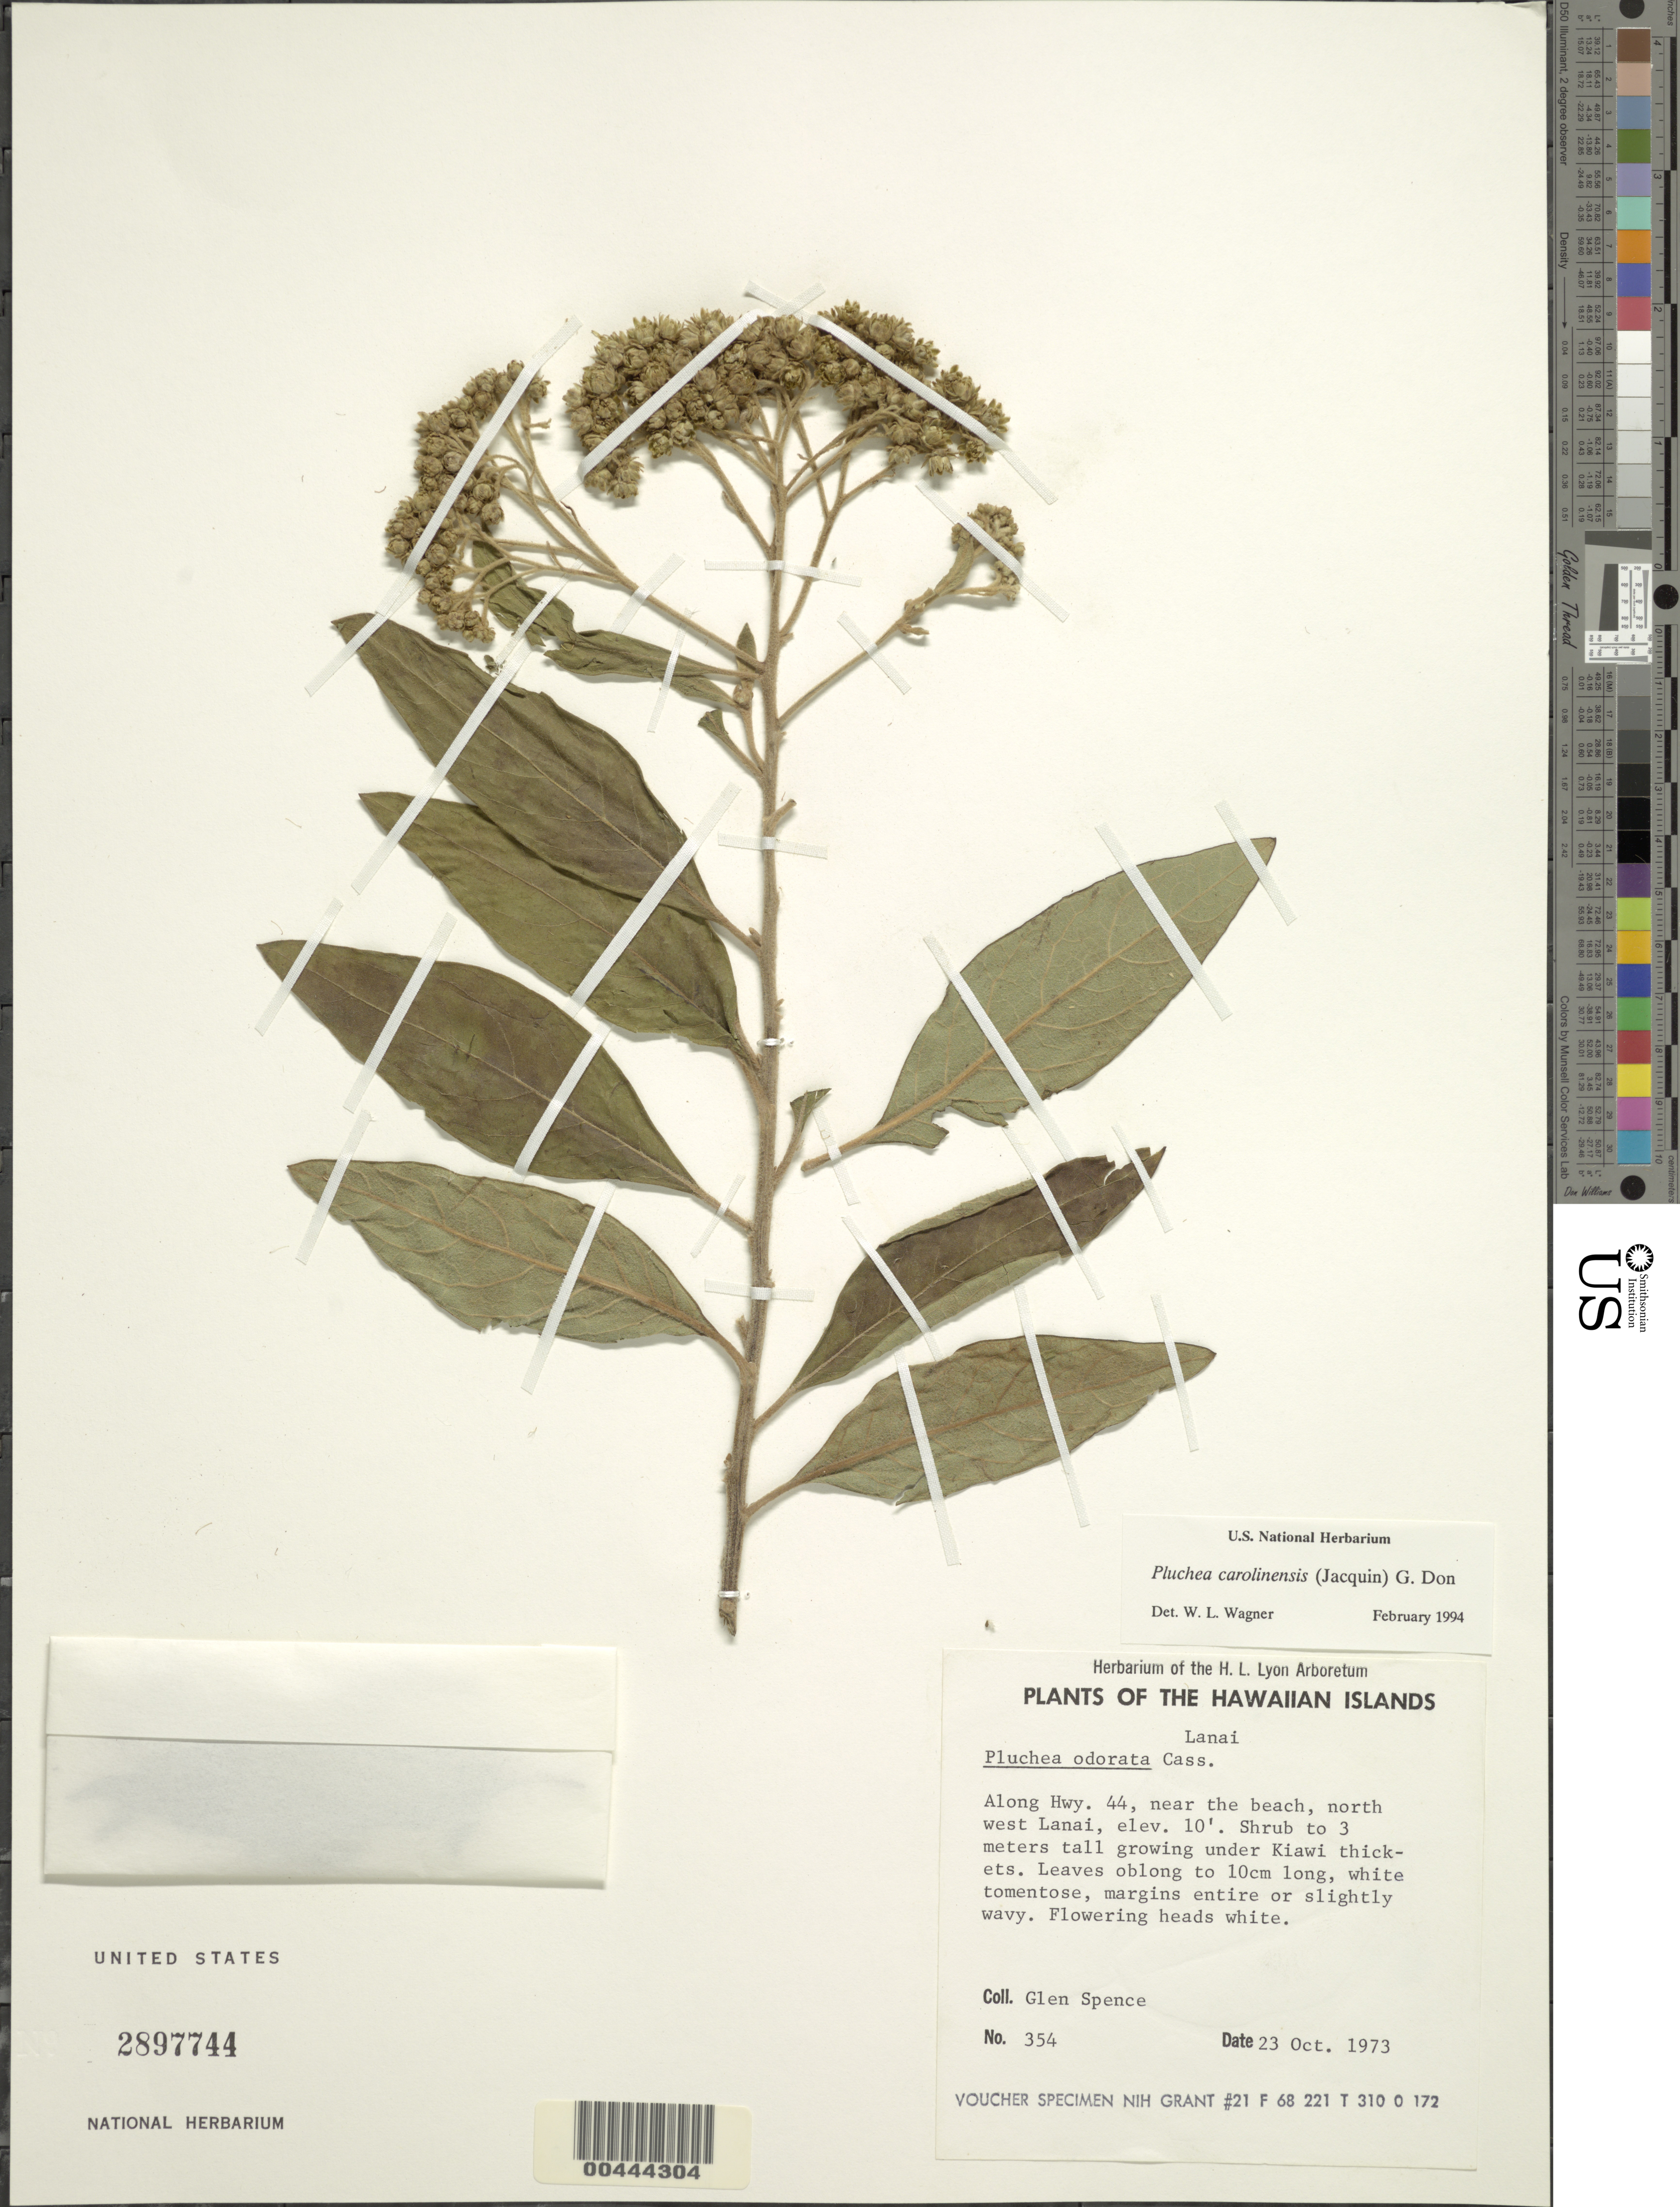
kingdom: Plantae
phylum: Tracheophyta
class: Magnoliopsida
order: Asterales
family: Asteraceae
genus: Pluchea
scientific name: Pluchea carolinensis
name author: (Jacq.) D. Don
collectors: G. Spence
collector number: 354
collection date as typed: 23 Oct 1973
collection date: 1973-10-23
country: United States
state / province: Hawaii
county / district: Maui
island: Lana'i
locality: Along Hwy. 44, near the beach, NW Lanai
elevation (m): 3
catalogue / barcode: US 2897744